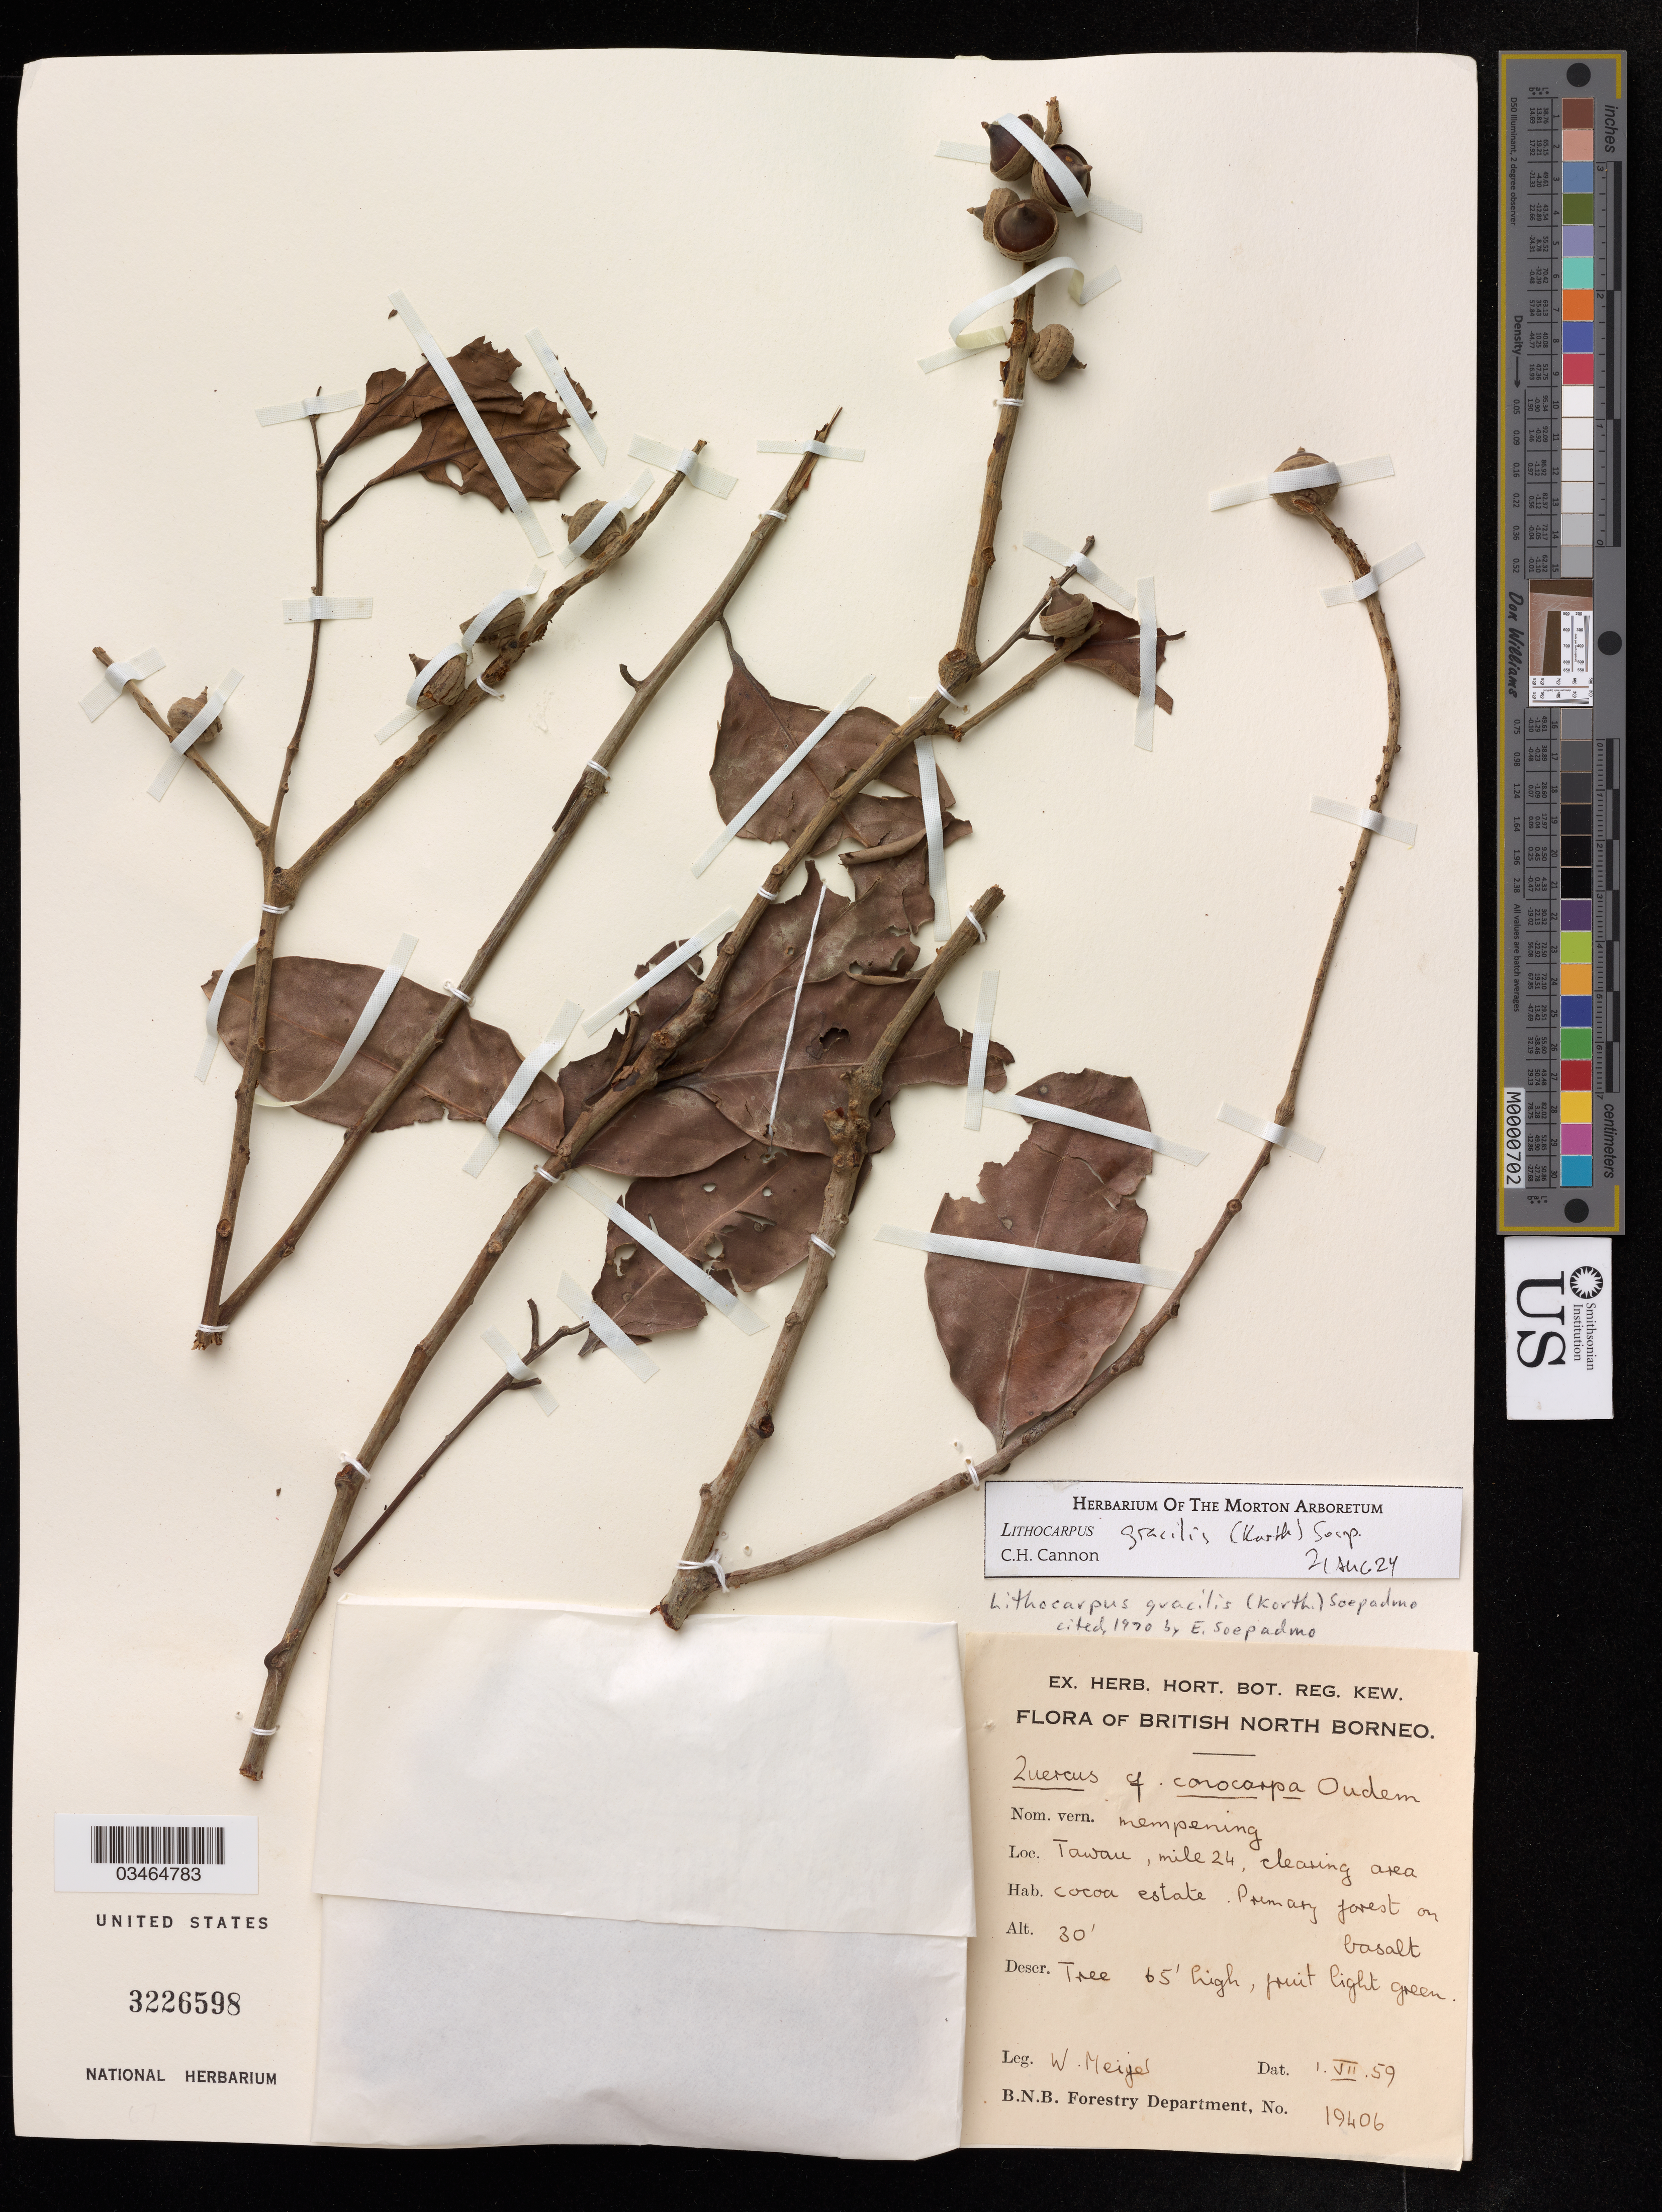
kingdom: Plantae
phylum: Tracheophyta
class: Magnoliopsida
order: Fagales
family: Fagaceae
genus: Lithocarpus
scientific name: Lithocarpus gracilis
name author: (Korth.) Soepadmo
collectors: W. Meijer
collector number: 19406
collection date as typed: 1 Jul 59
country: Malaysia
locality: British North Borneo, Tawau, mile 24.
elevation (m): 9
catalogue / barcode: US 3226598